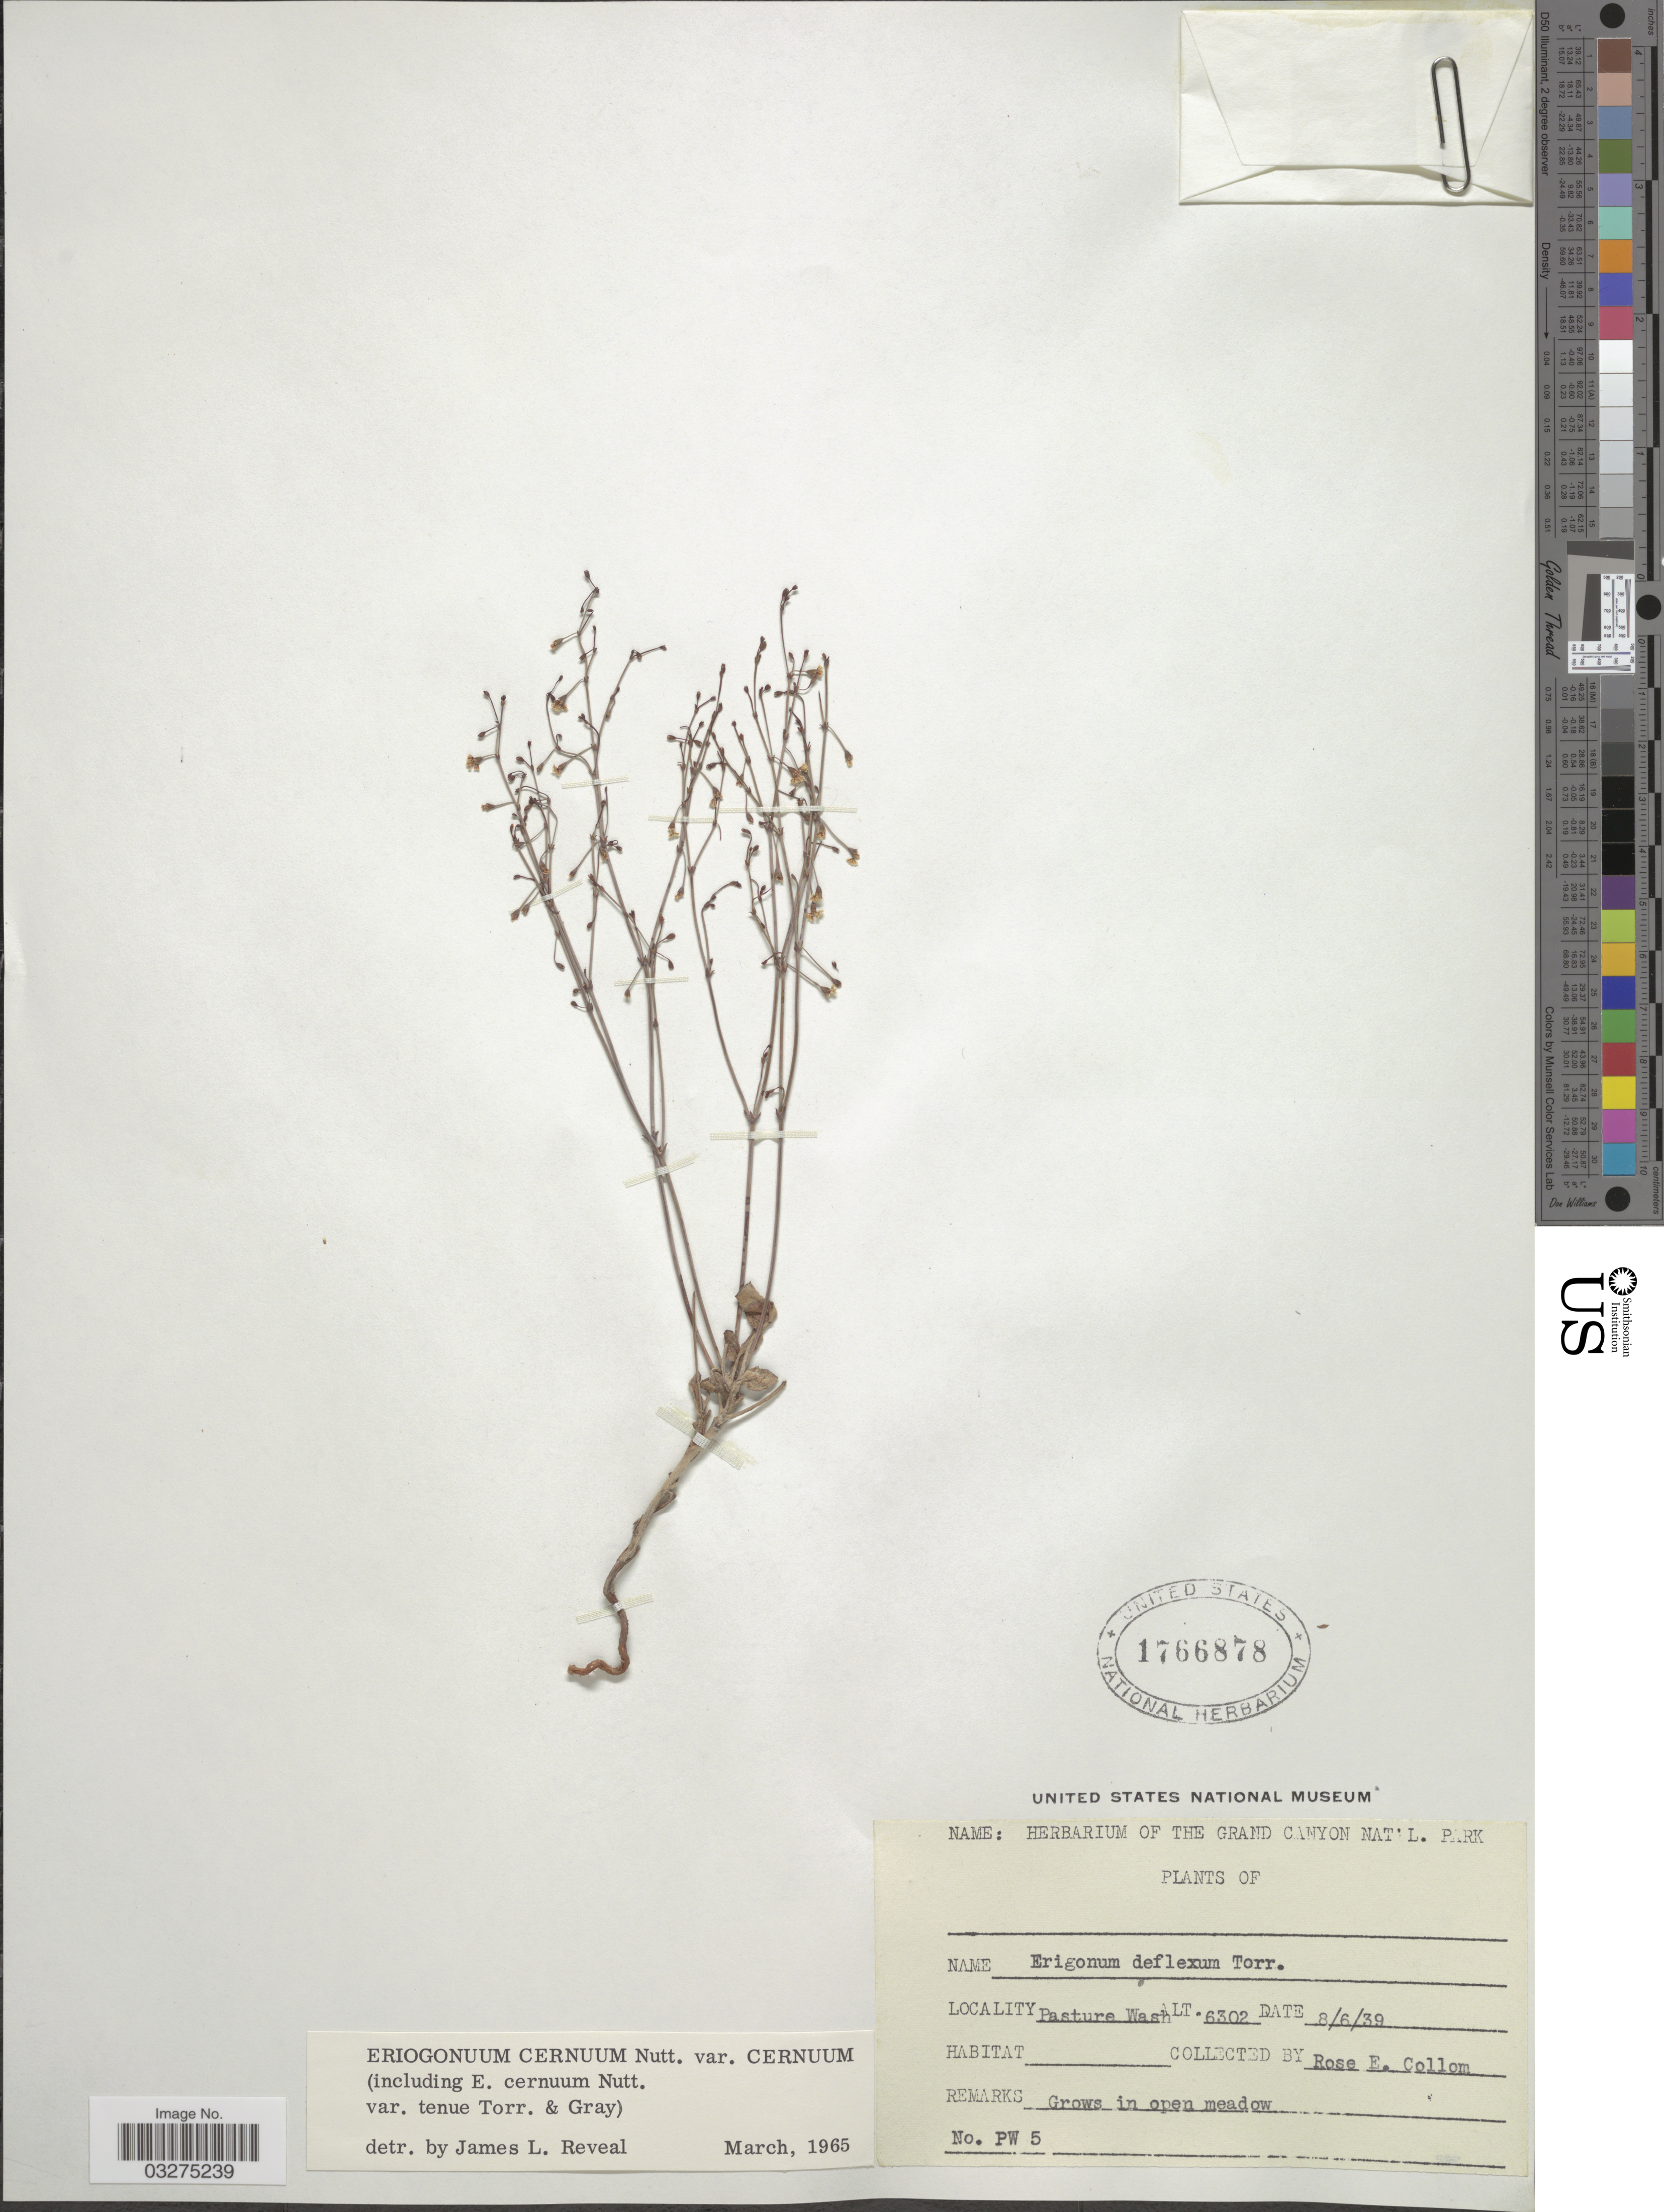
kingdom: Plantae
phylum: Tracheophyta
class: Magnoliopsida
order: Caryophyllales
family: Polygonaceae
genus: Eriogonum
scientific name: Eriogonum cernuum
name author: Nutt.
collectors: R. E. Collom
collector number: PW5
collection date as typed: Transcribed d/m/y: 6/8/39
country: United States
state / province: Arizona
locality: Pasture Wash.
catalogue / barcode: US 1766878